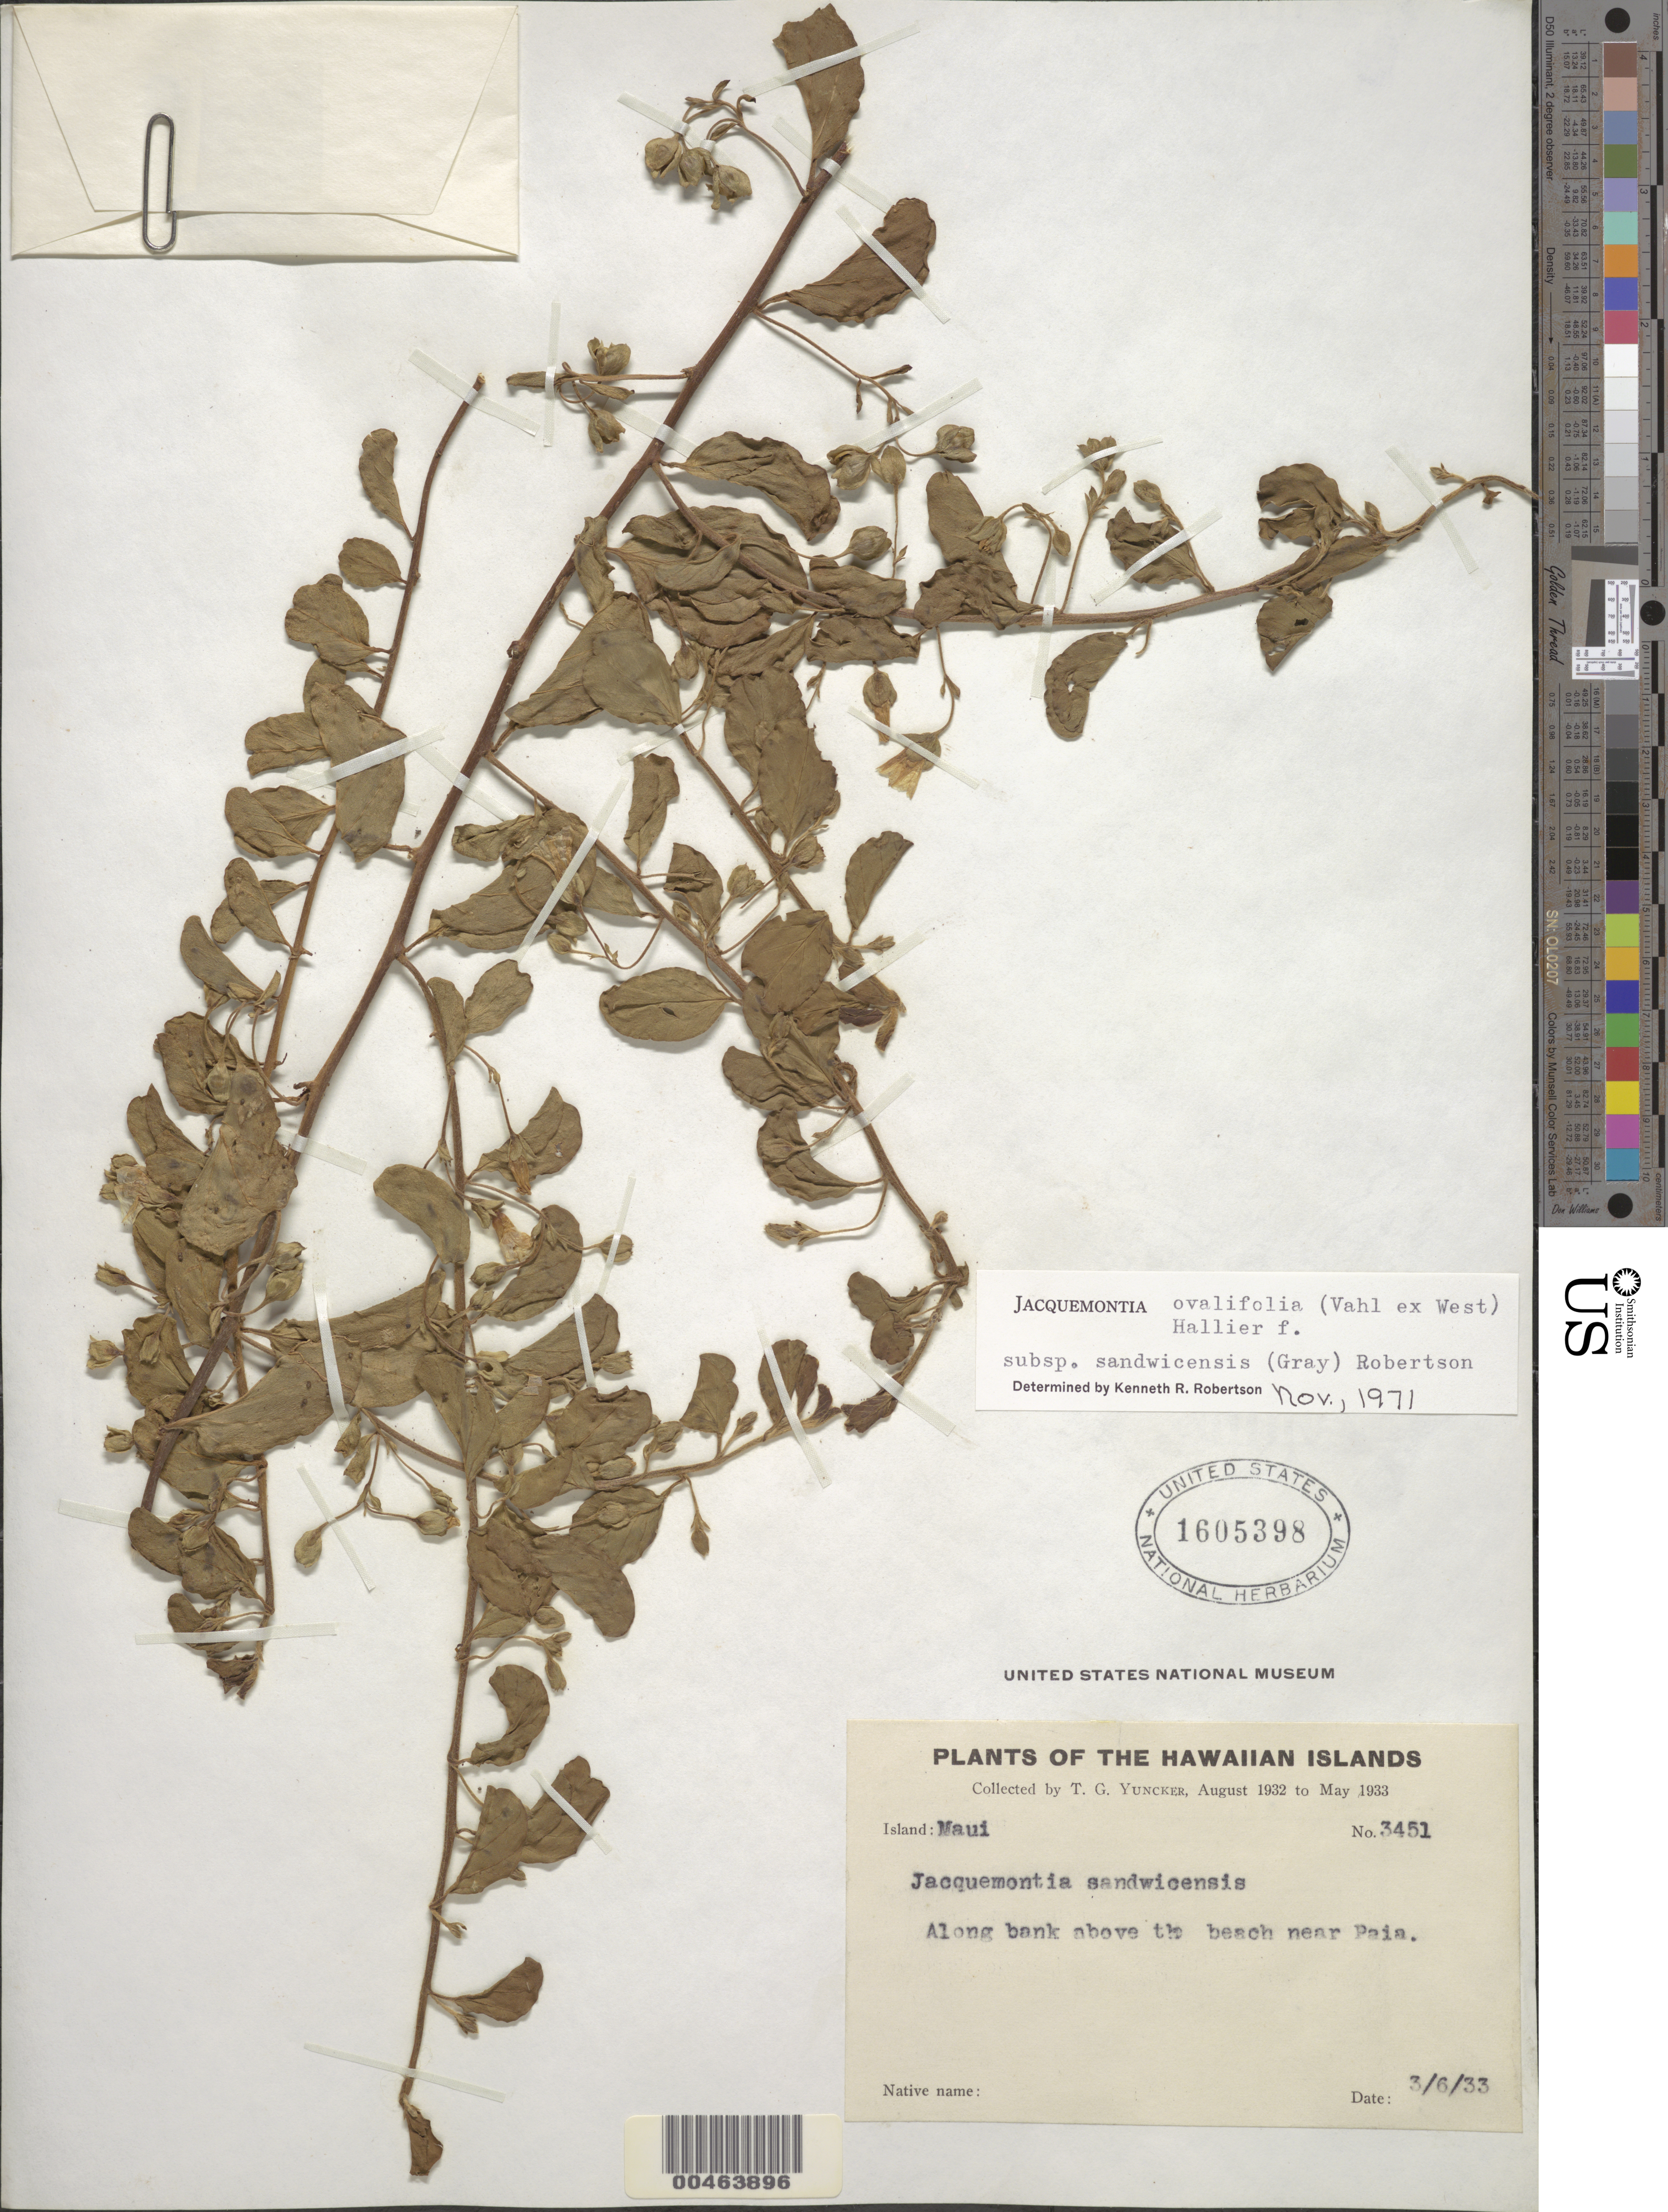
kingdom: Plantae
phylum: Tracheophyta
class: Magnoliopsida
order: Solanales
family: Convolvulaceae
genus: Jacquemontia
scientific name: Jacquemontia sandwicensis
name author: A. Gray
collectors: T. G. Yuncker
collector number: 3451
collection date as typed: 6 Mar 1933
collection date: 1933-03-06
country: United States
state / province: Hawaii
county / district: Maui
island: Maui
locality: Along bank above the beach near Paia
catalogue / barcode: US 1605398